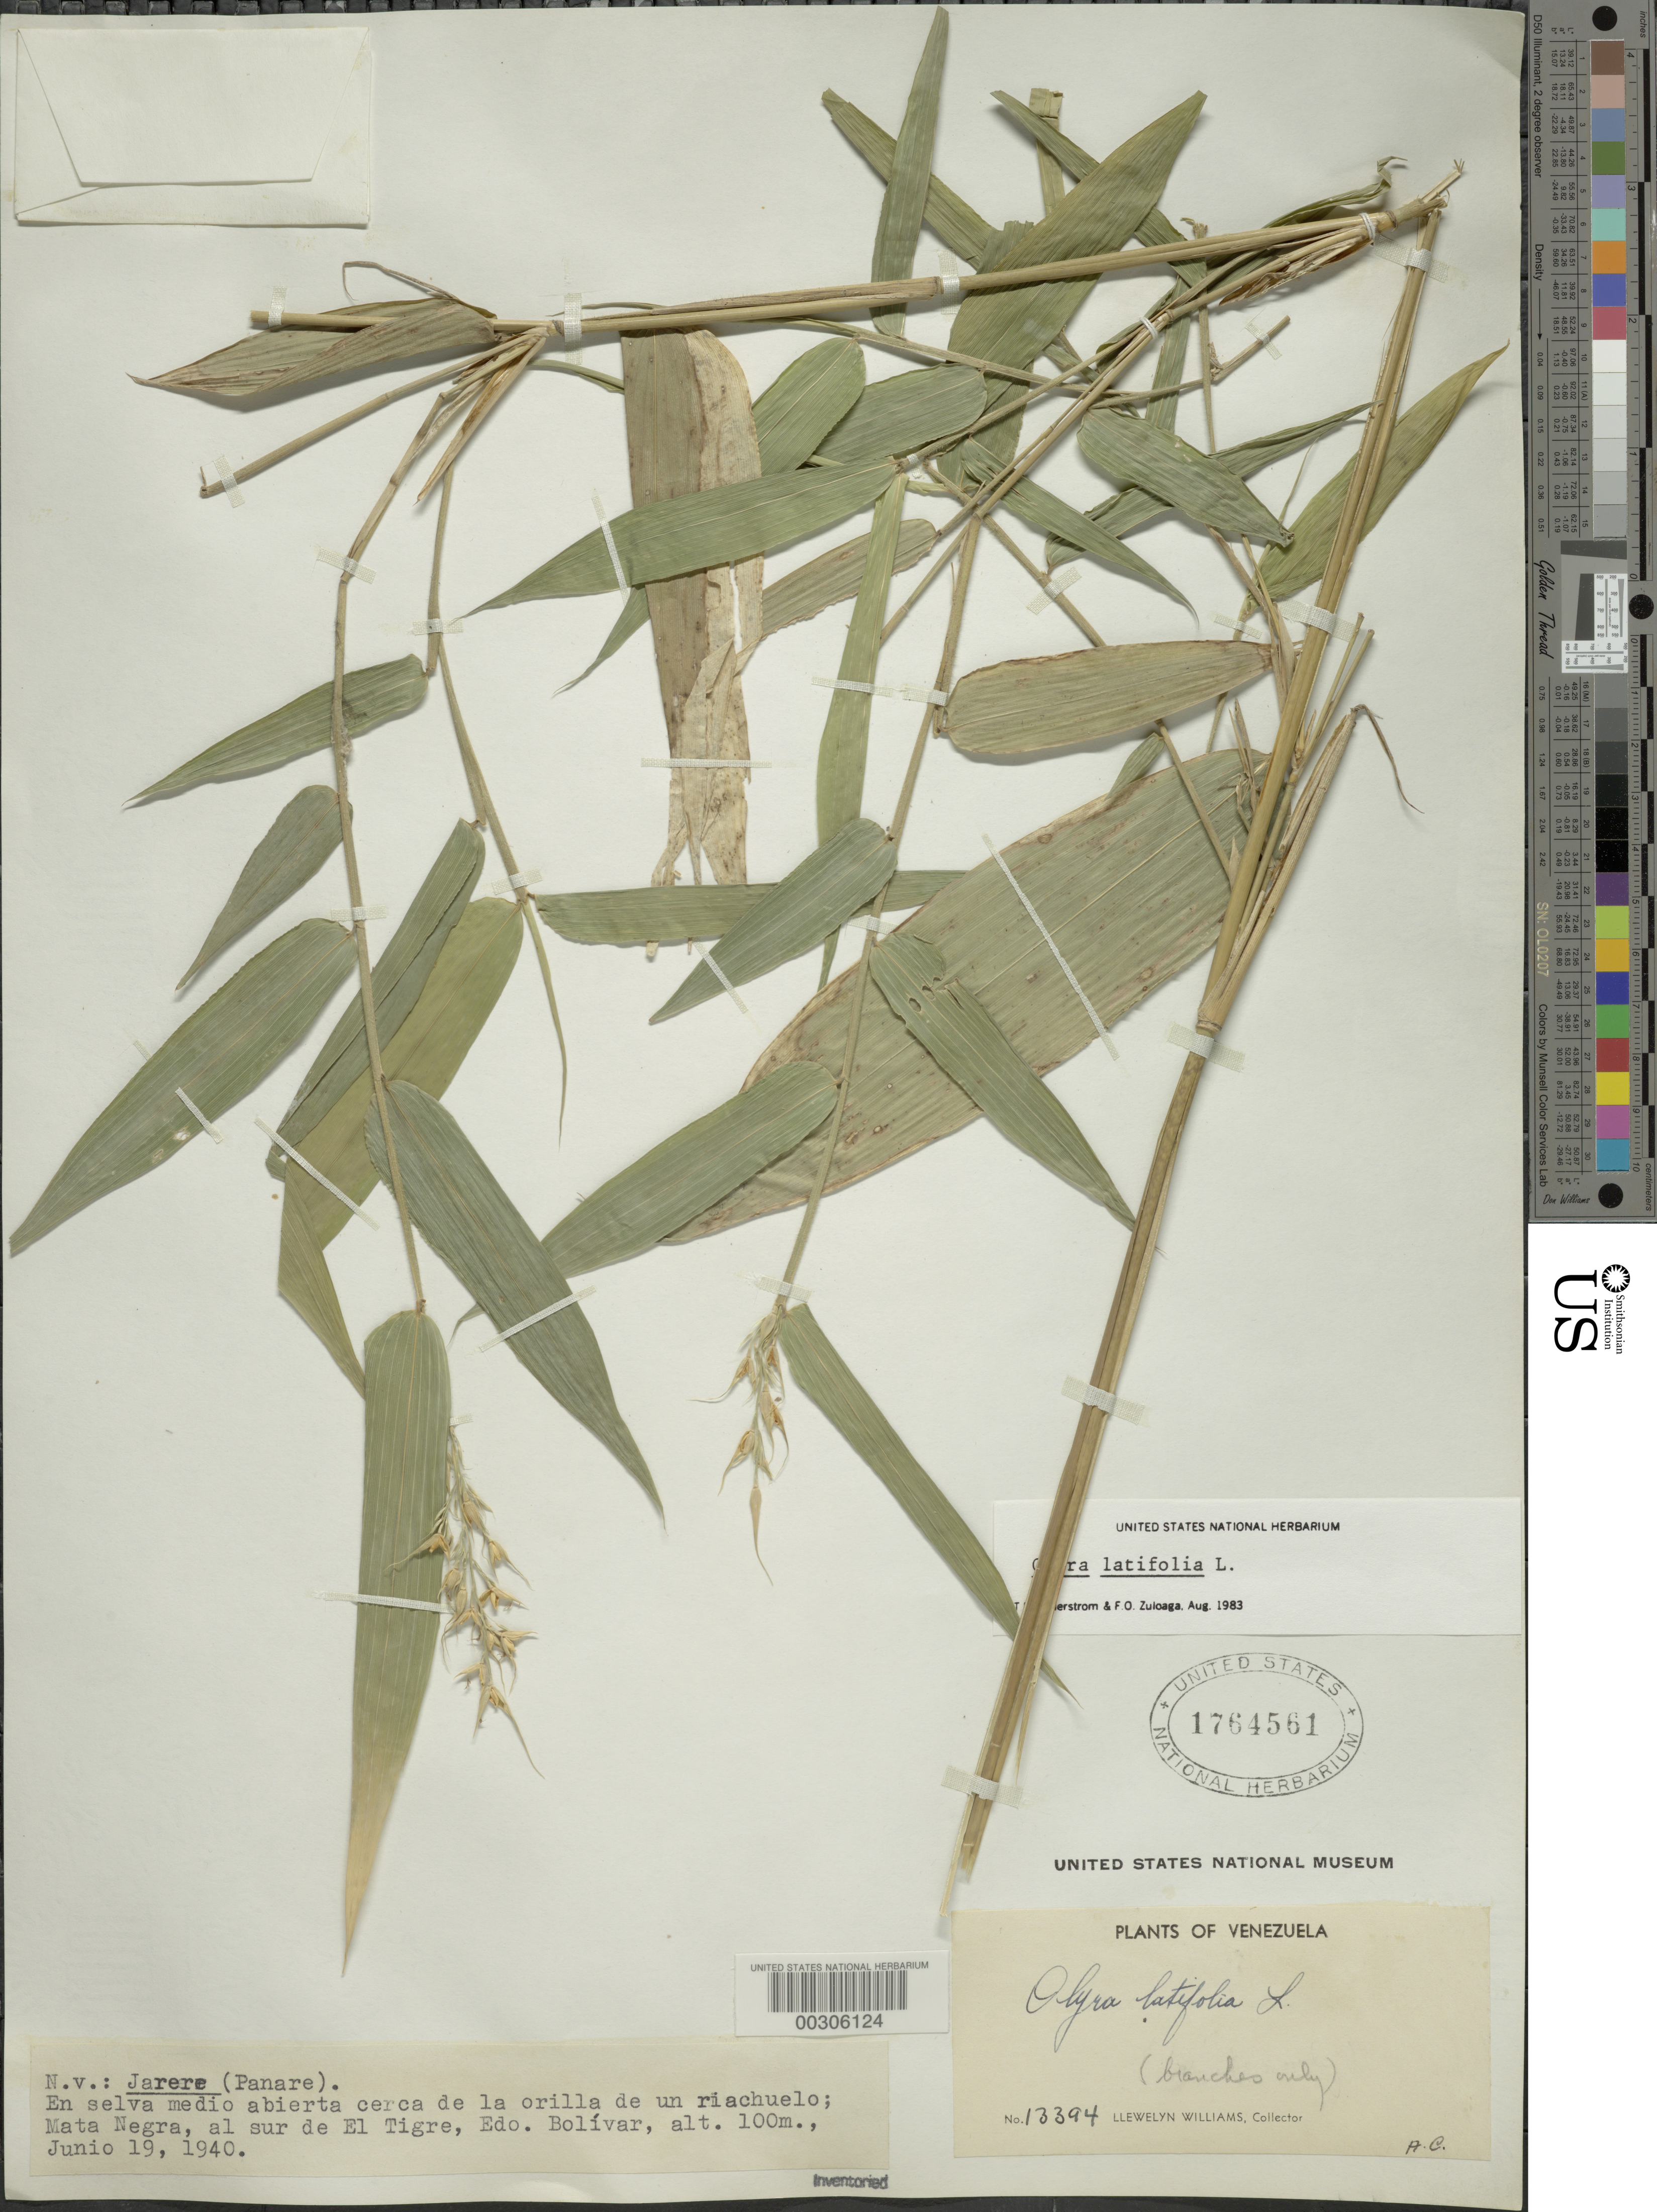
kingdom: Plantae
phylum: Tracheophyta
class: Liliopsida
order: Poales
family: Poaceae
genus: Olyra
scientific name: Olyra latifolia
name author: L.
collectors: Ll. Williams & A. H. Alston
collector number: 13394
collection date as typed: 19 Jun 1940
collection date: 1940-06-19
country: Venezuela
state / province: Bolivar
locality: Mata negra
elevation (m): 100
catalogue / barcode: US 1764561